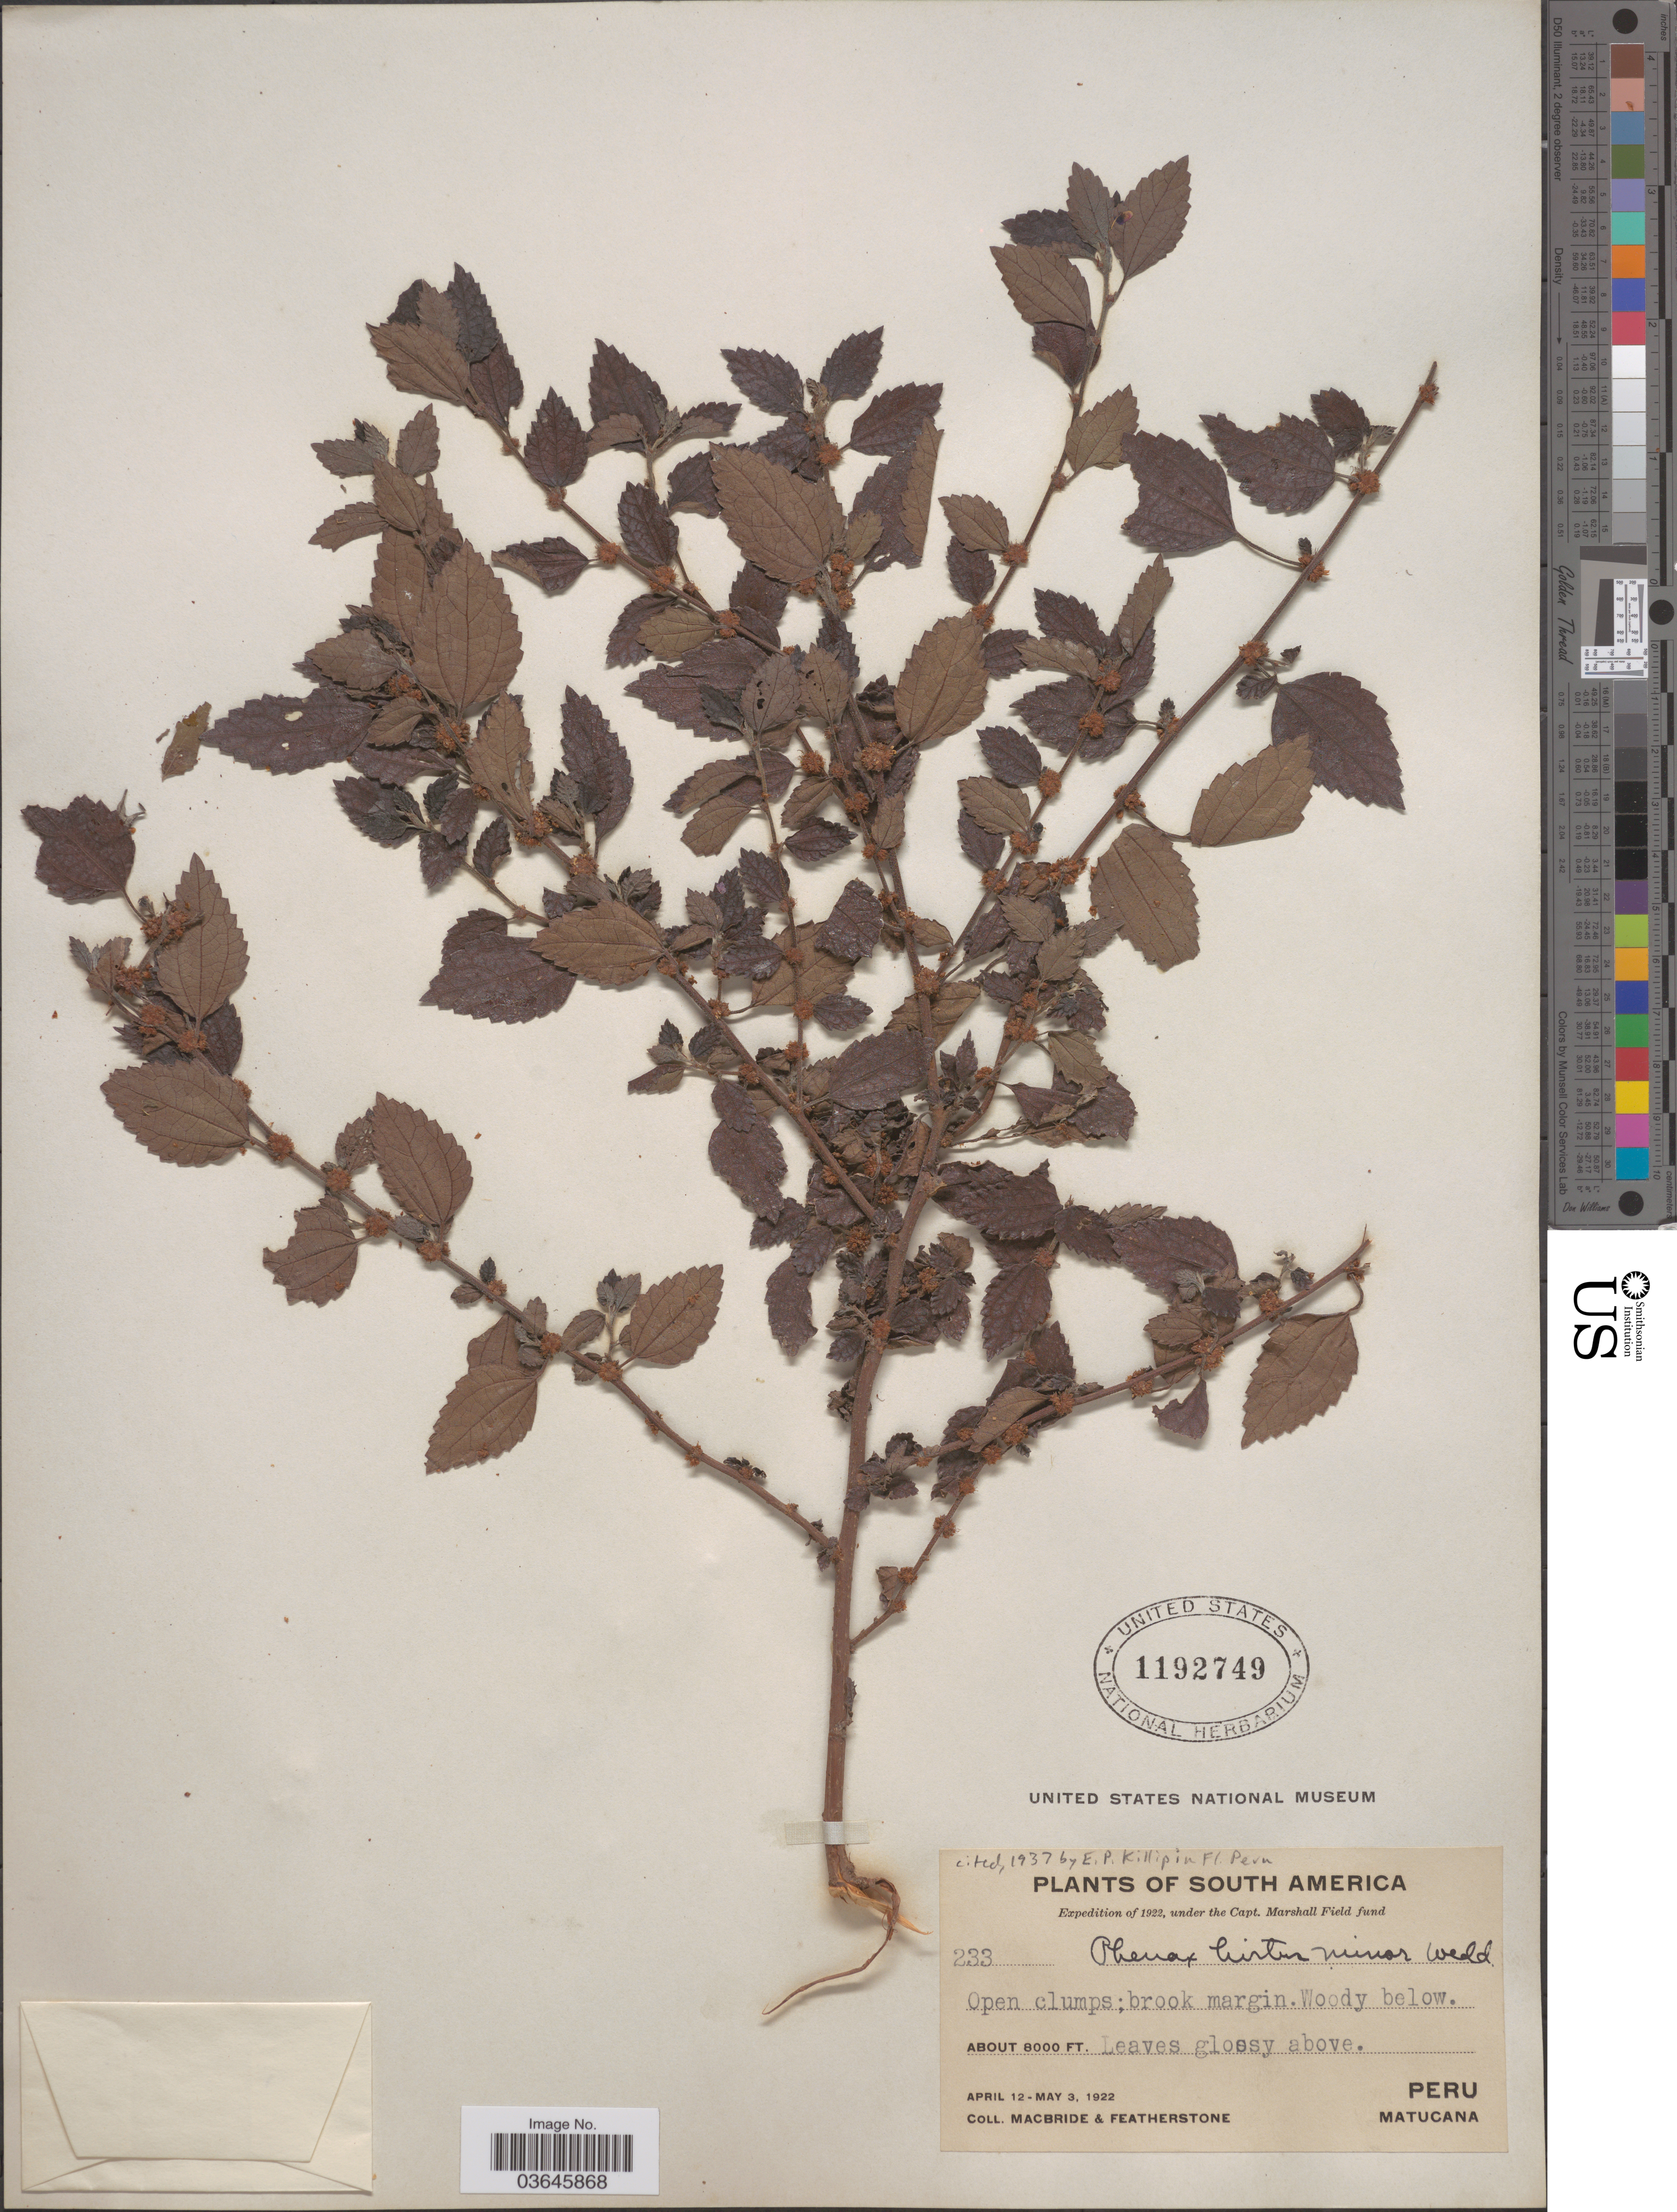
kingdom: Plantae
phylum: Tracheophyta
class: Magnoliopsida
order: Rosales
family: Urticaceae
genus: Phenax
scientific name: Phenax hirtus var. minor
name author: Wedd.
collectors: Macbride, -- & -. Featherstone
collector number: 233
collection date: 1922-04-12/1922-05-03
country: Peru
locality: Matucana.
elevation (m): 2438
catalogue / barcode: US 1192749